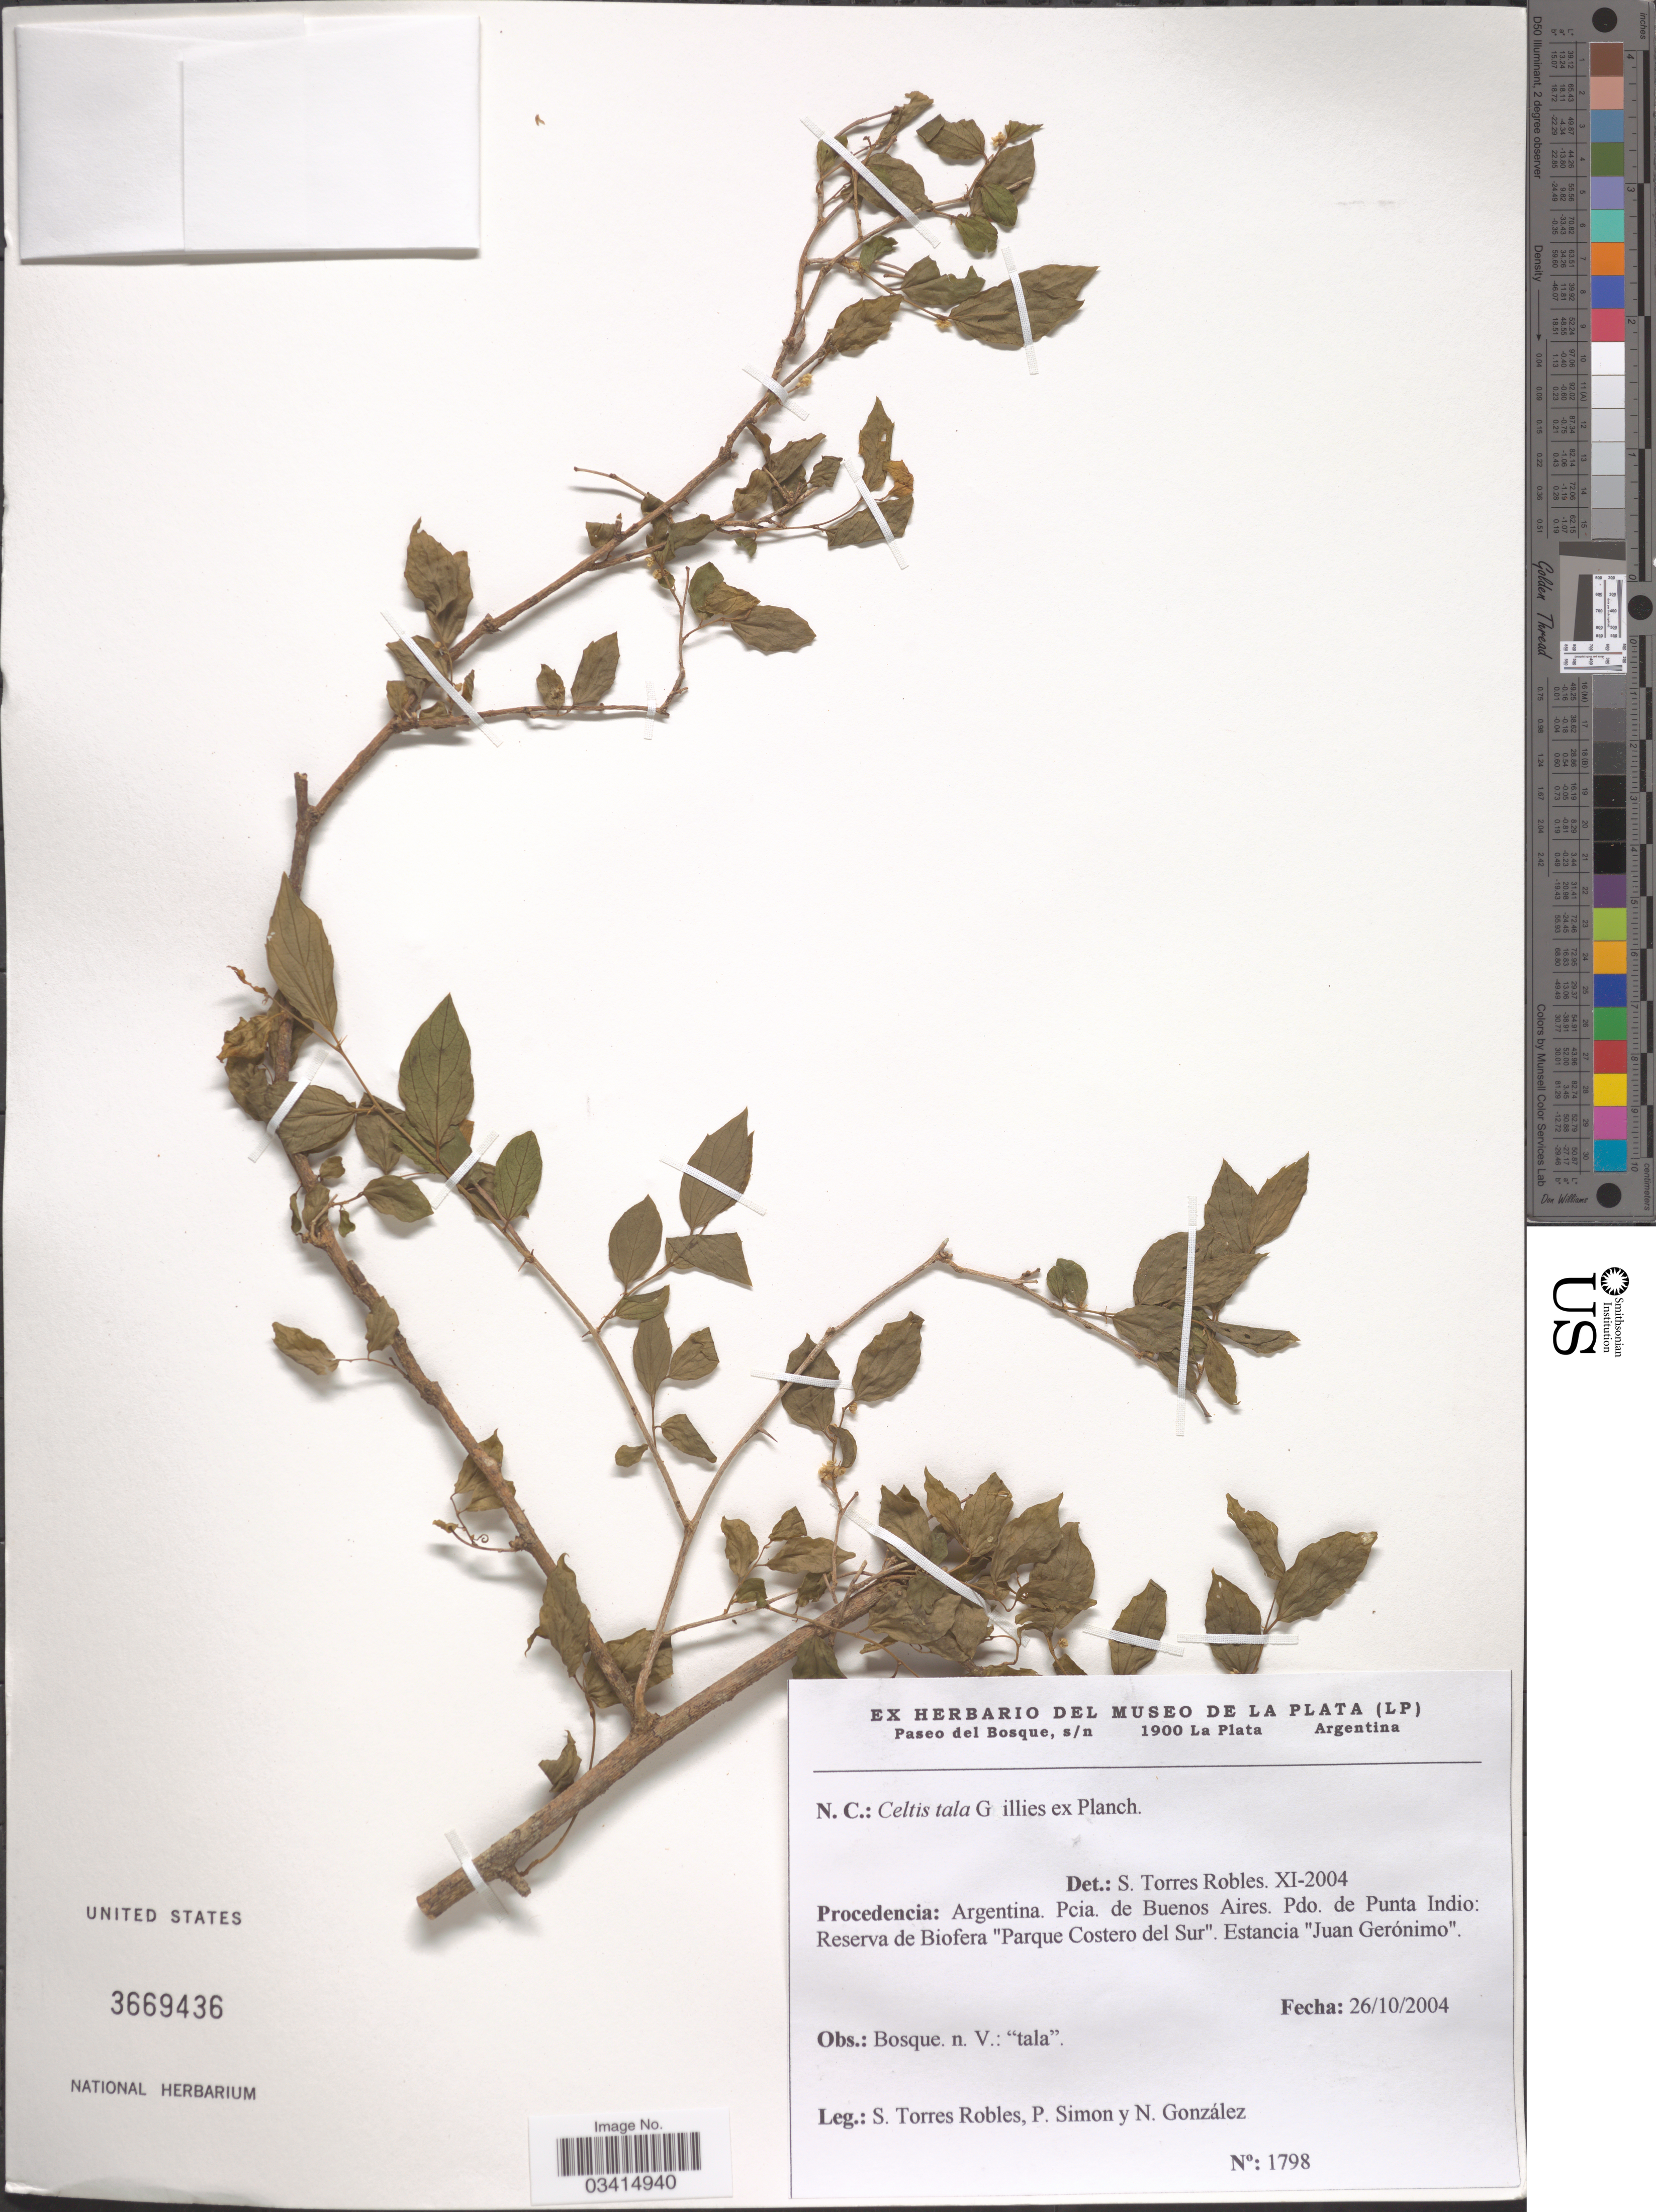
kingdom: Plantae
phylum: Tracheophyta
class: Magnoliopsida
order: Rosales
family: Cannabaceae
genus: Celtis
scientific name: Celtis tala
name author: Gillies ex Planch.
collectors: S. Torres Robles, P. Simon & N. Gonzalez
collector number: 1798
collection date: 2004-10-26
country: Argentina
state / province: Buenos Aires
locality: Pcia. de Buenos Aires. Pdo. de Punta Indio: Reserva de Biofera "Parque Costero del Sur". Estancia "Juan Gerónimo".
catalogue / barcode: US 3669436